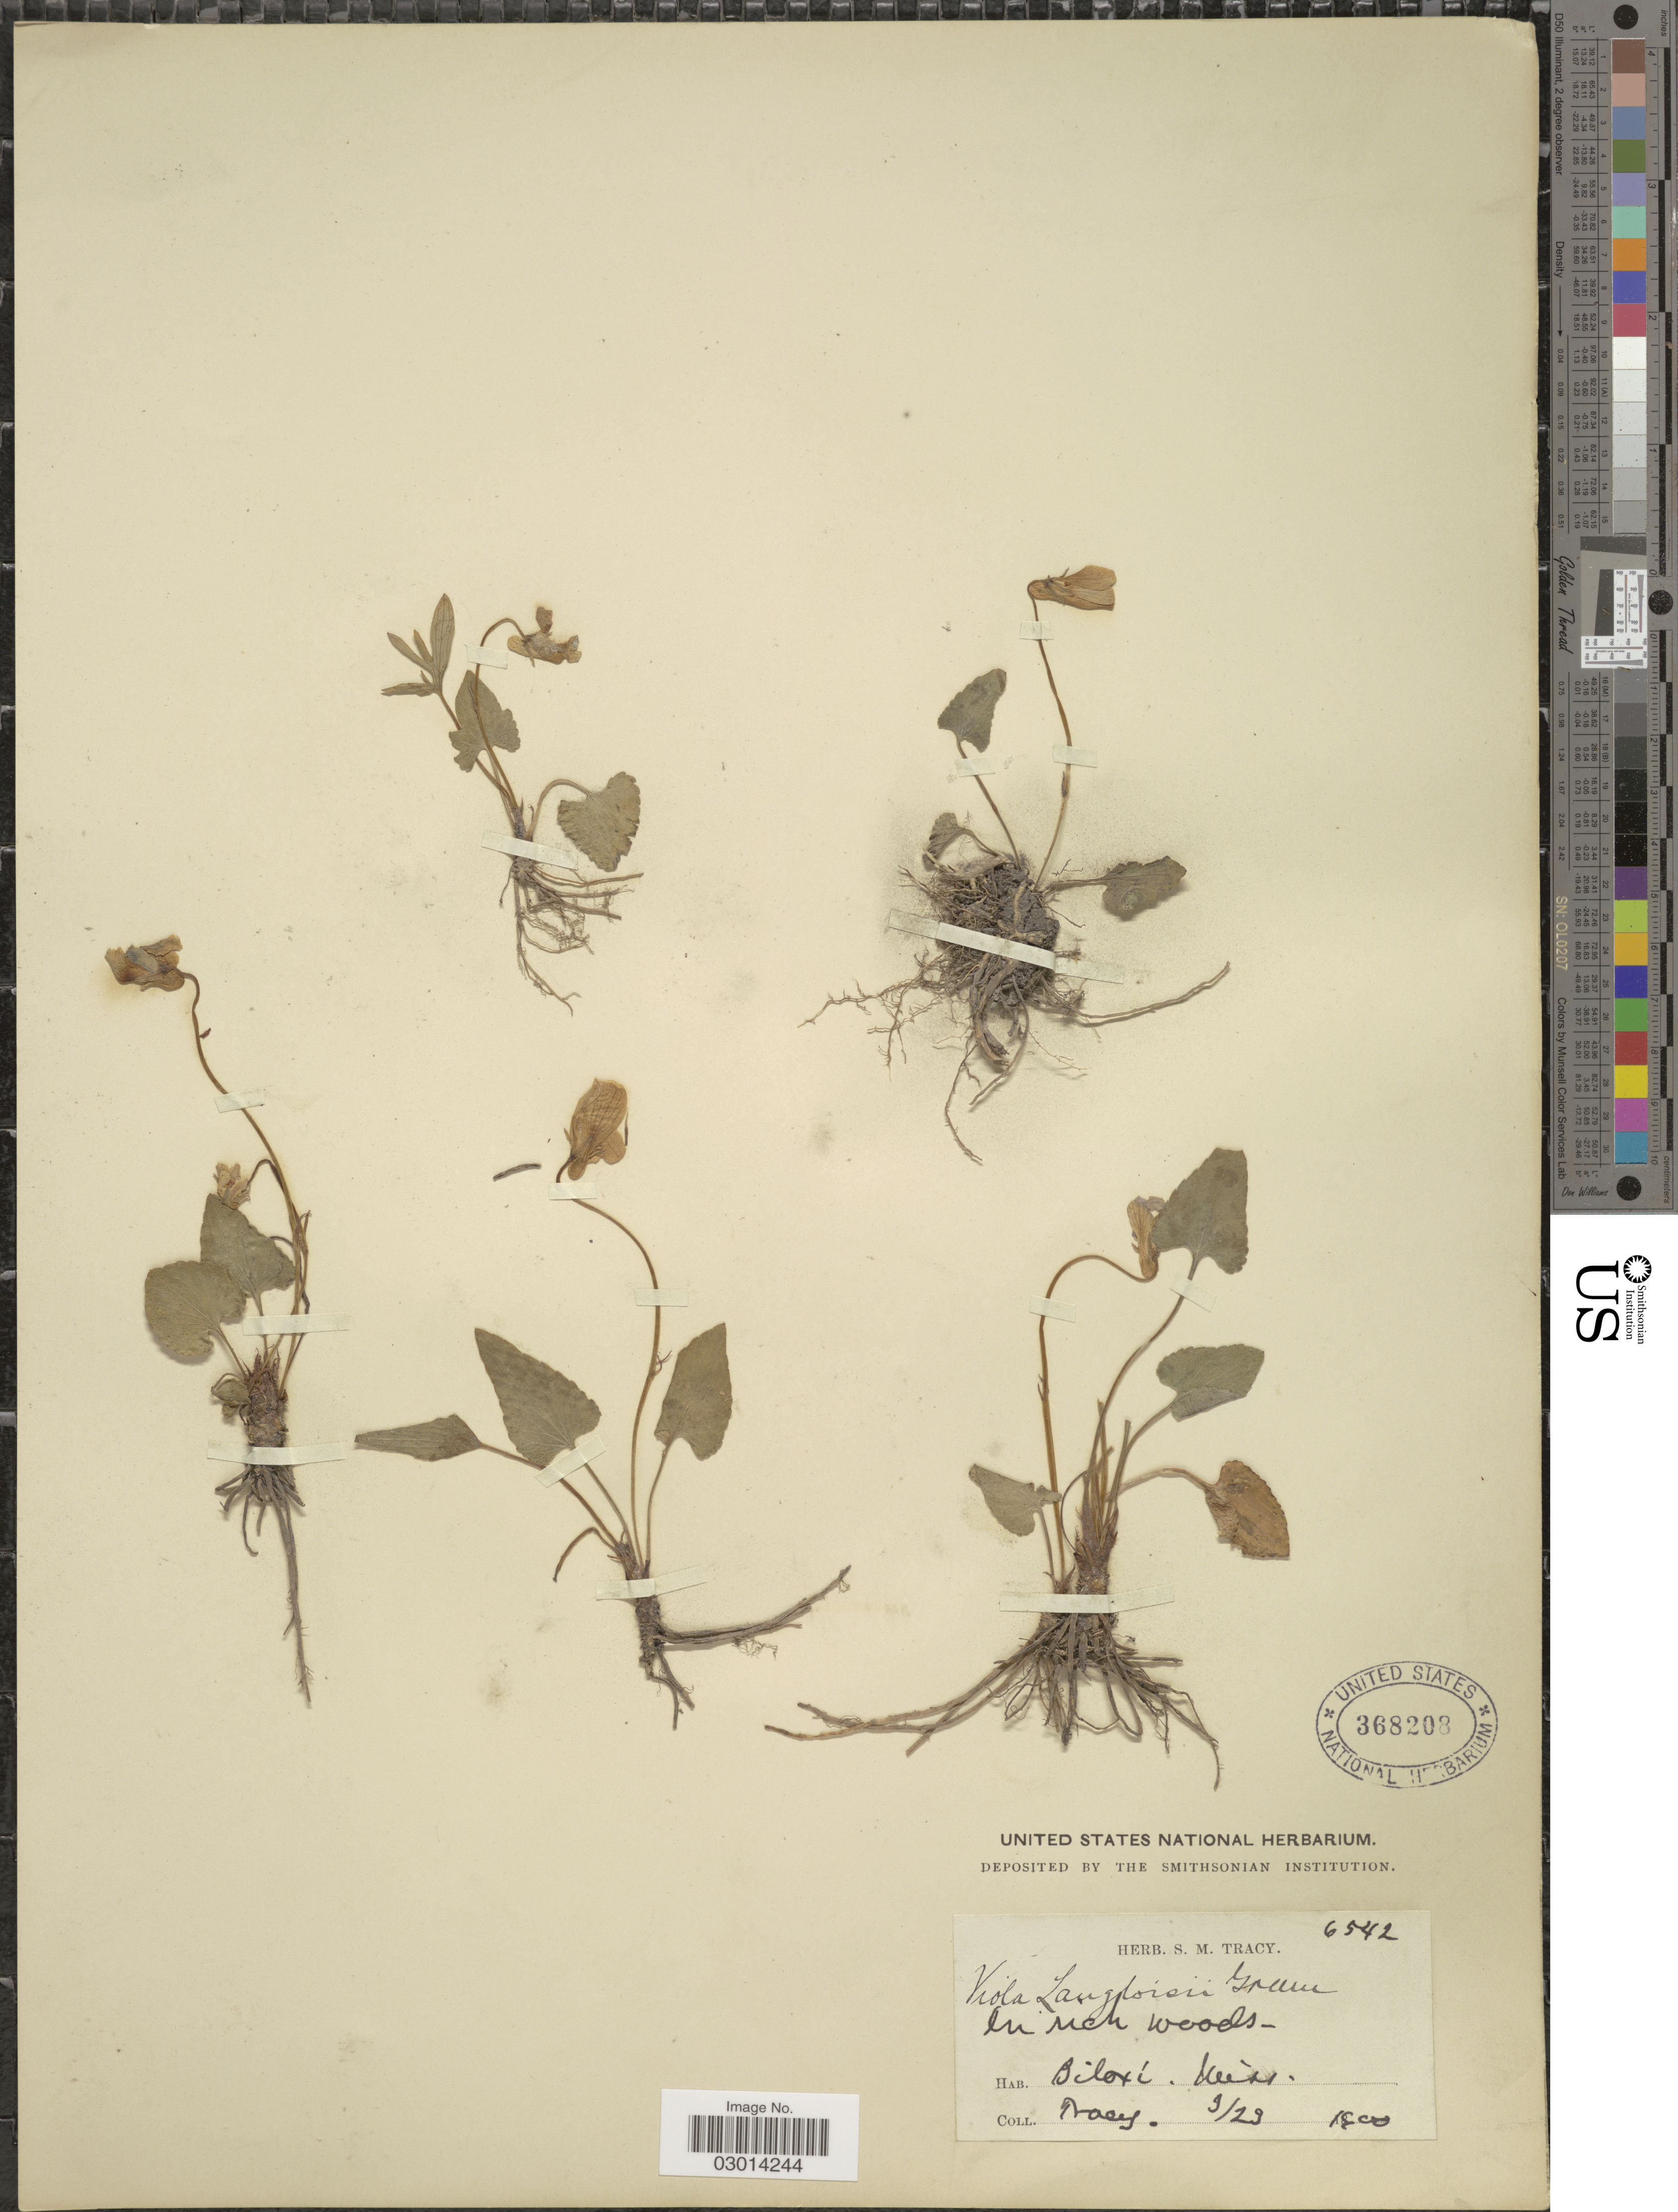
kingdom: Plantae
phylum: Tracheophyta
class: Magnoliopsida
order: Malpighiales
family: Violaceae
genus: Viola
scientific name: Viola rosacea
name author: Brainerd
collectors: S. M. Tracy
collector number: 6542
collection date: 1900-03-23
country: United States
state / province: Mississippi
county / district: Harrison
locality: Biloxi. Miss.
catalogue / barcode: US 368208